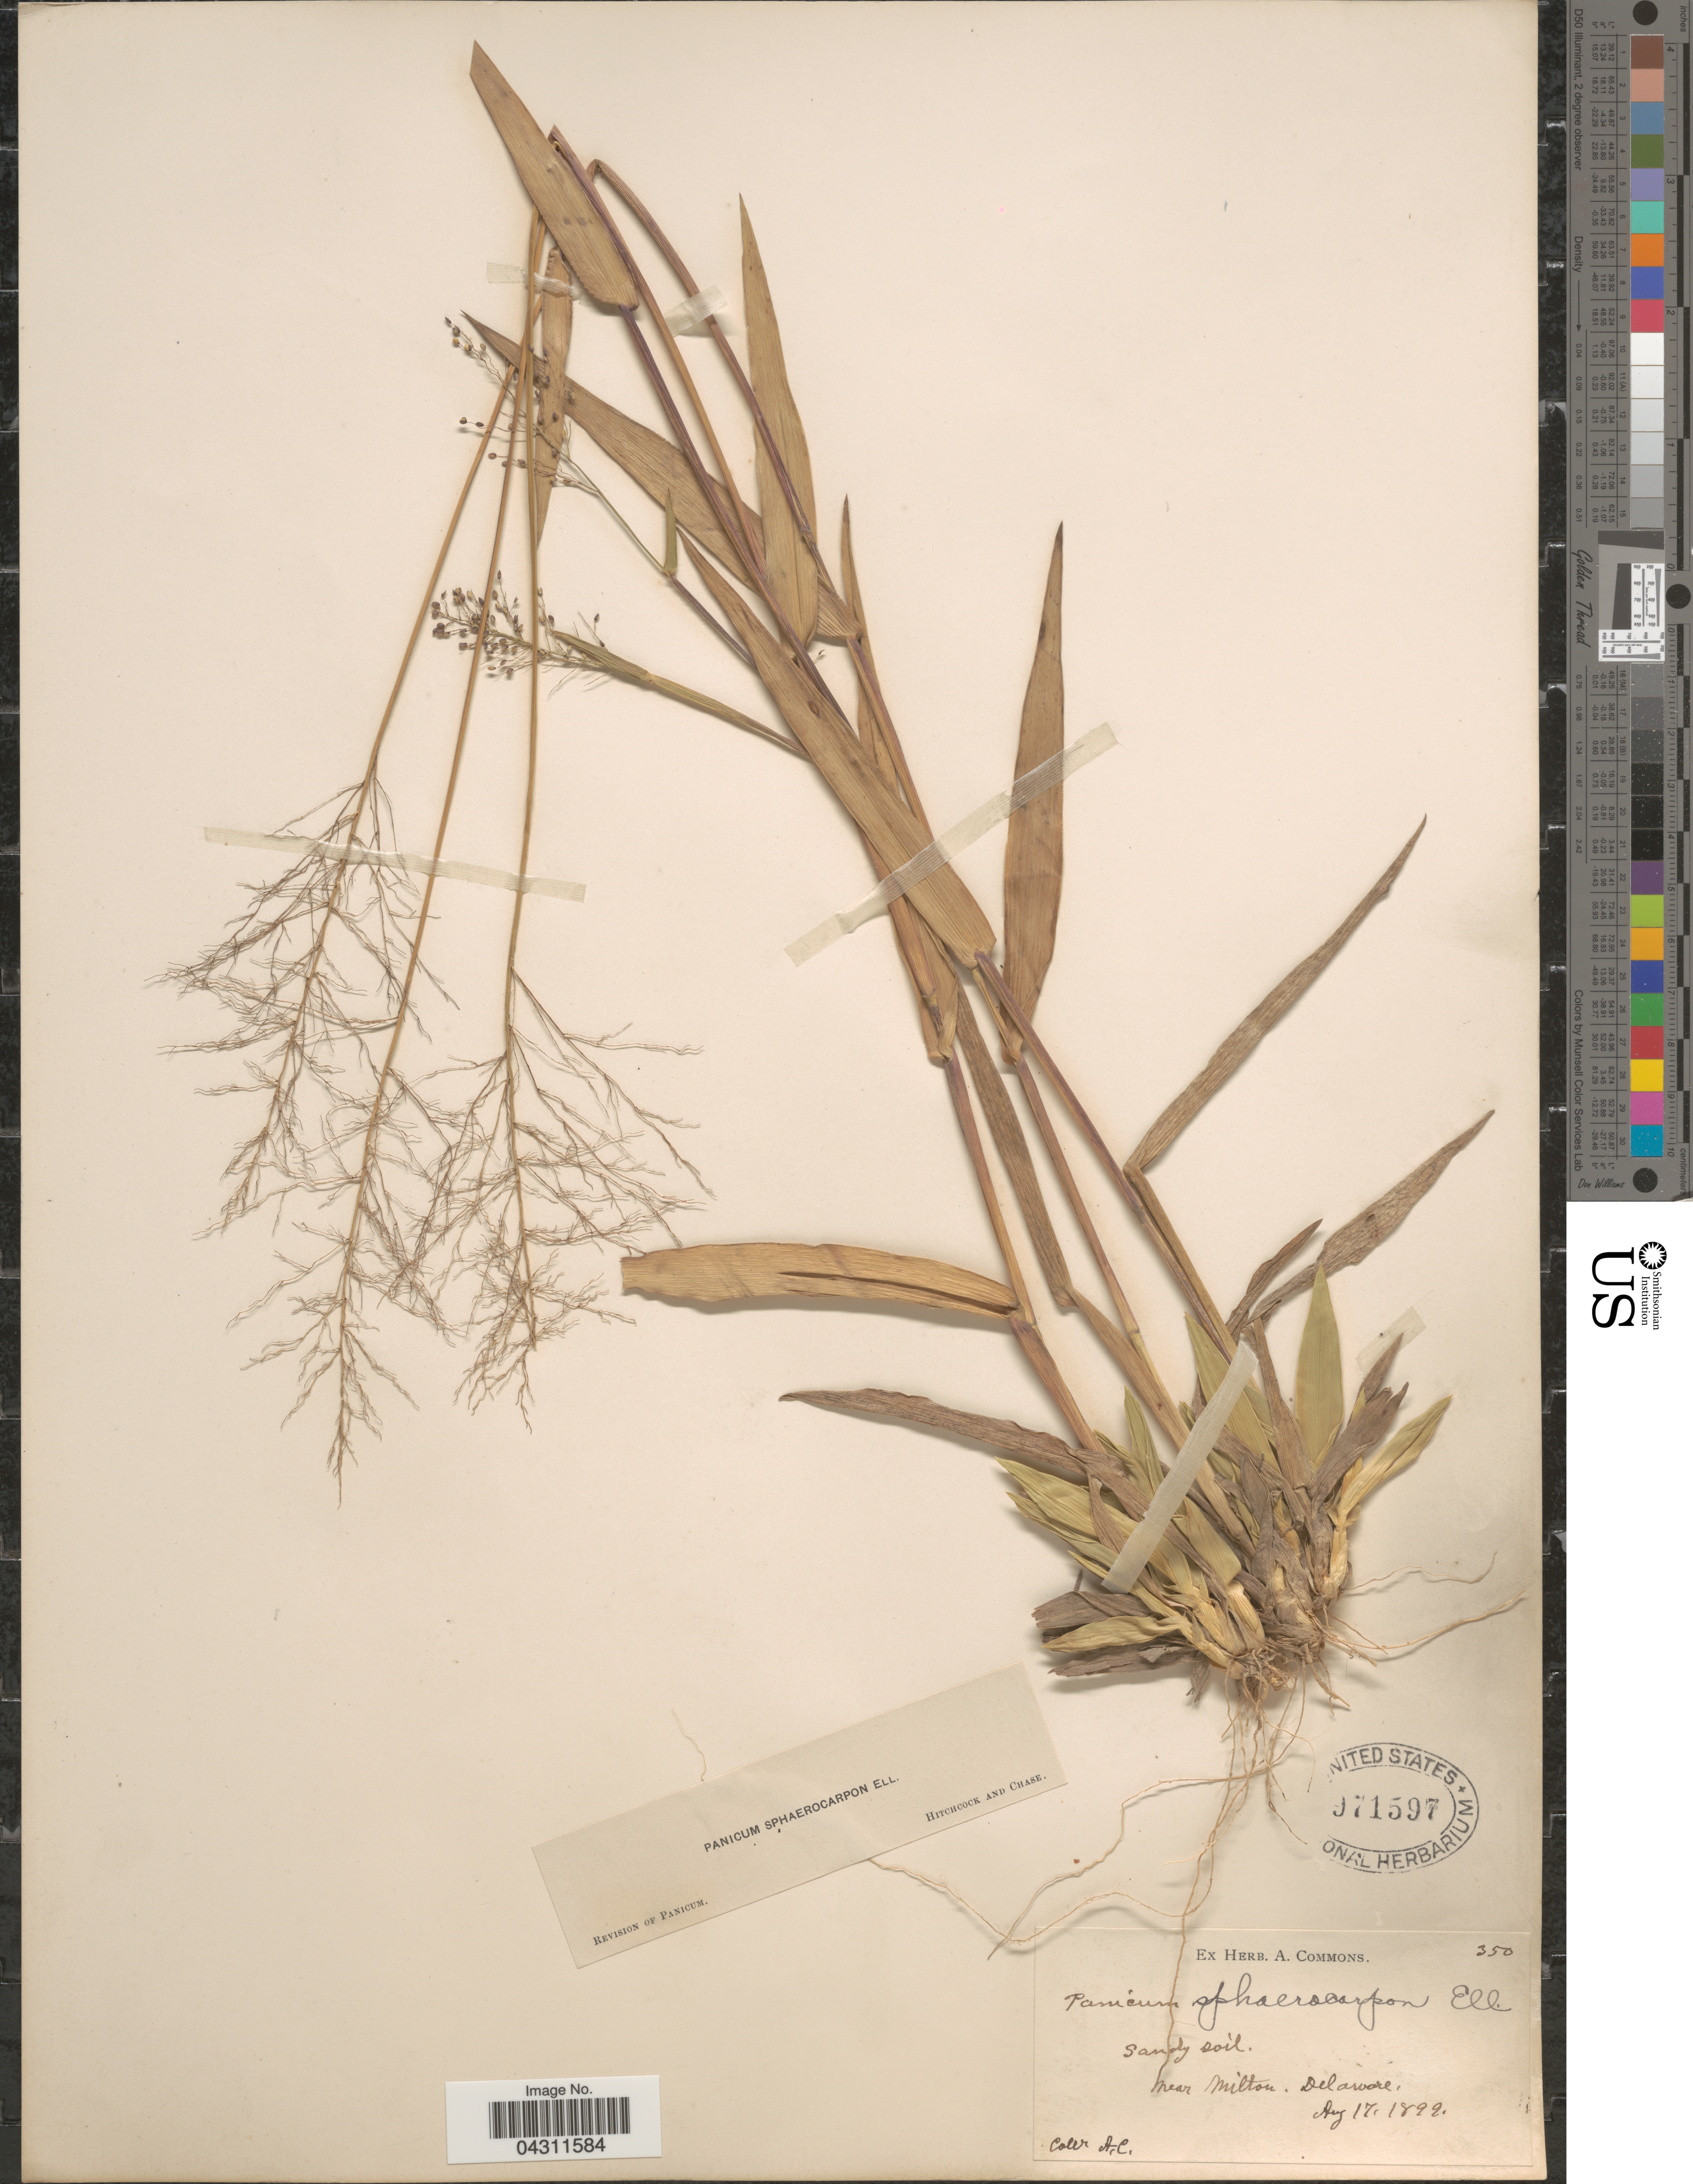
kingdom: Plantae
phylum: Tracheophyta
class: Liliopsida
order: Poales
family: Poaceae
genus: Dichanthelium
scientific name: Dichanthelium strigosum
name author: (Muhl. ex Elliott) Freckmann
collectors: A. Commons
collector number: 350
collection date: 1899-08-17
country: United States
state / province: Delaware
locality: Sandy soil. Near Milton.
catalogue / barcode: US 971597